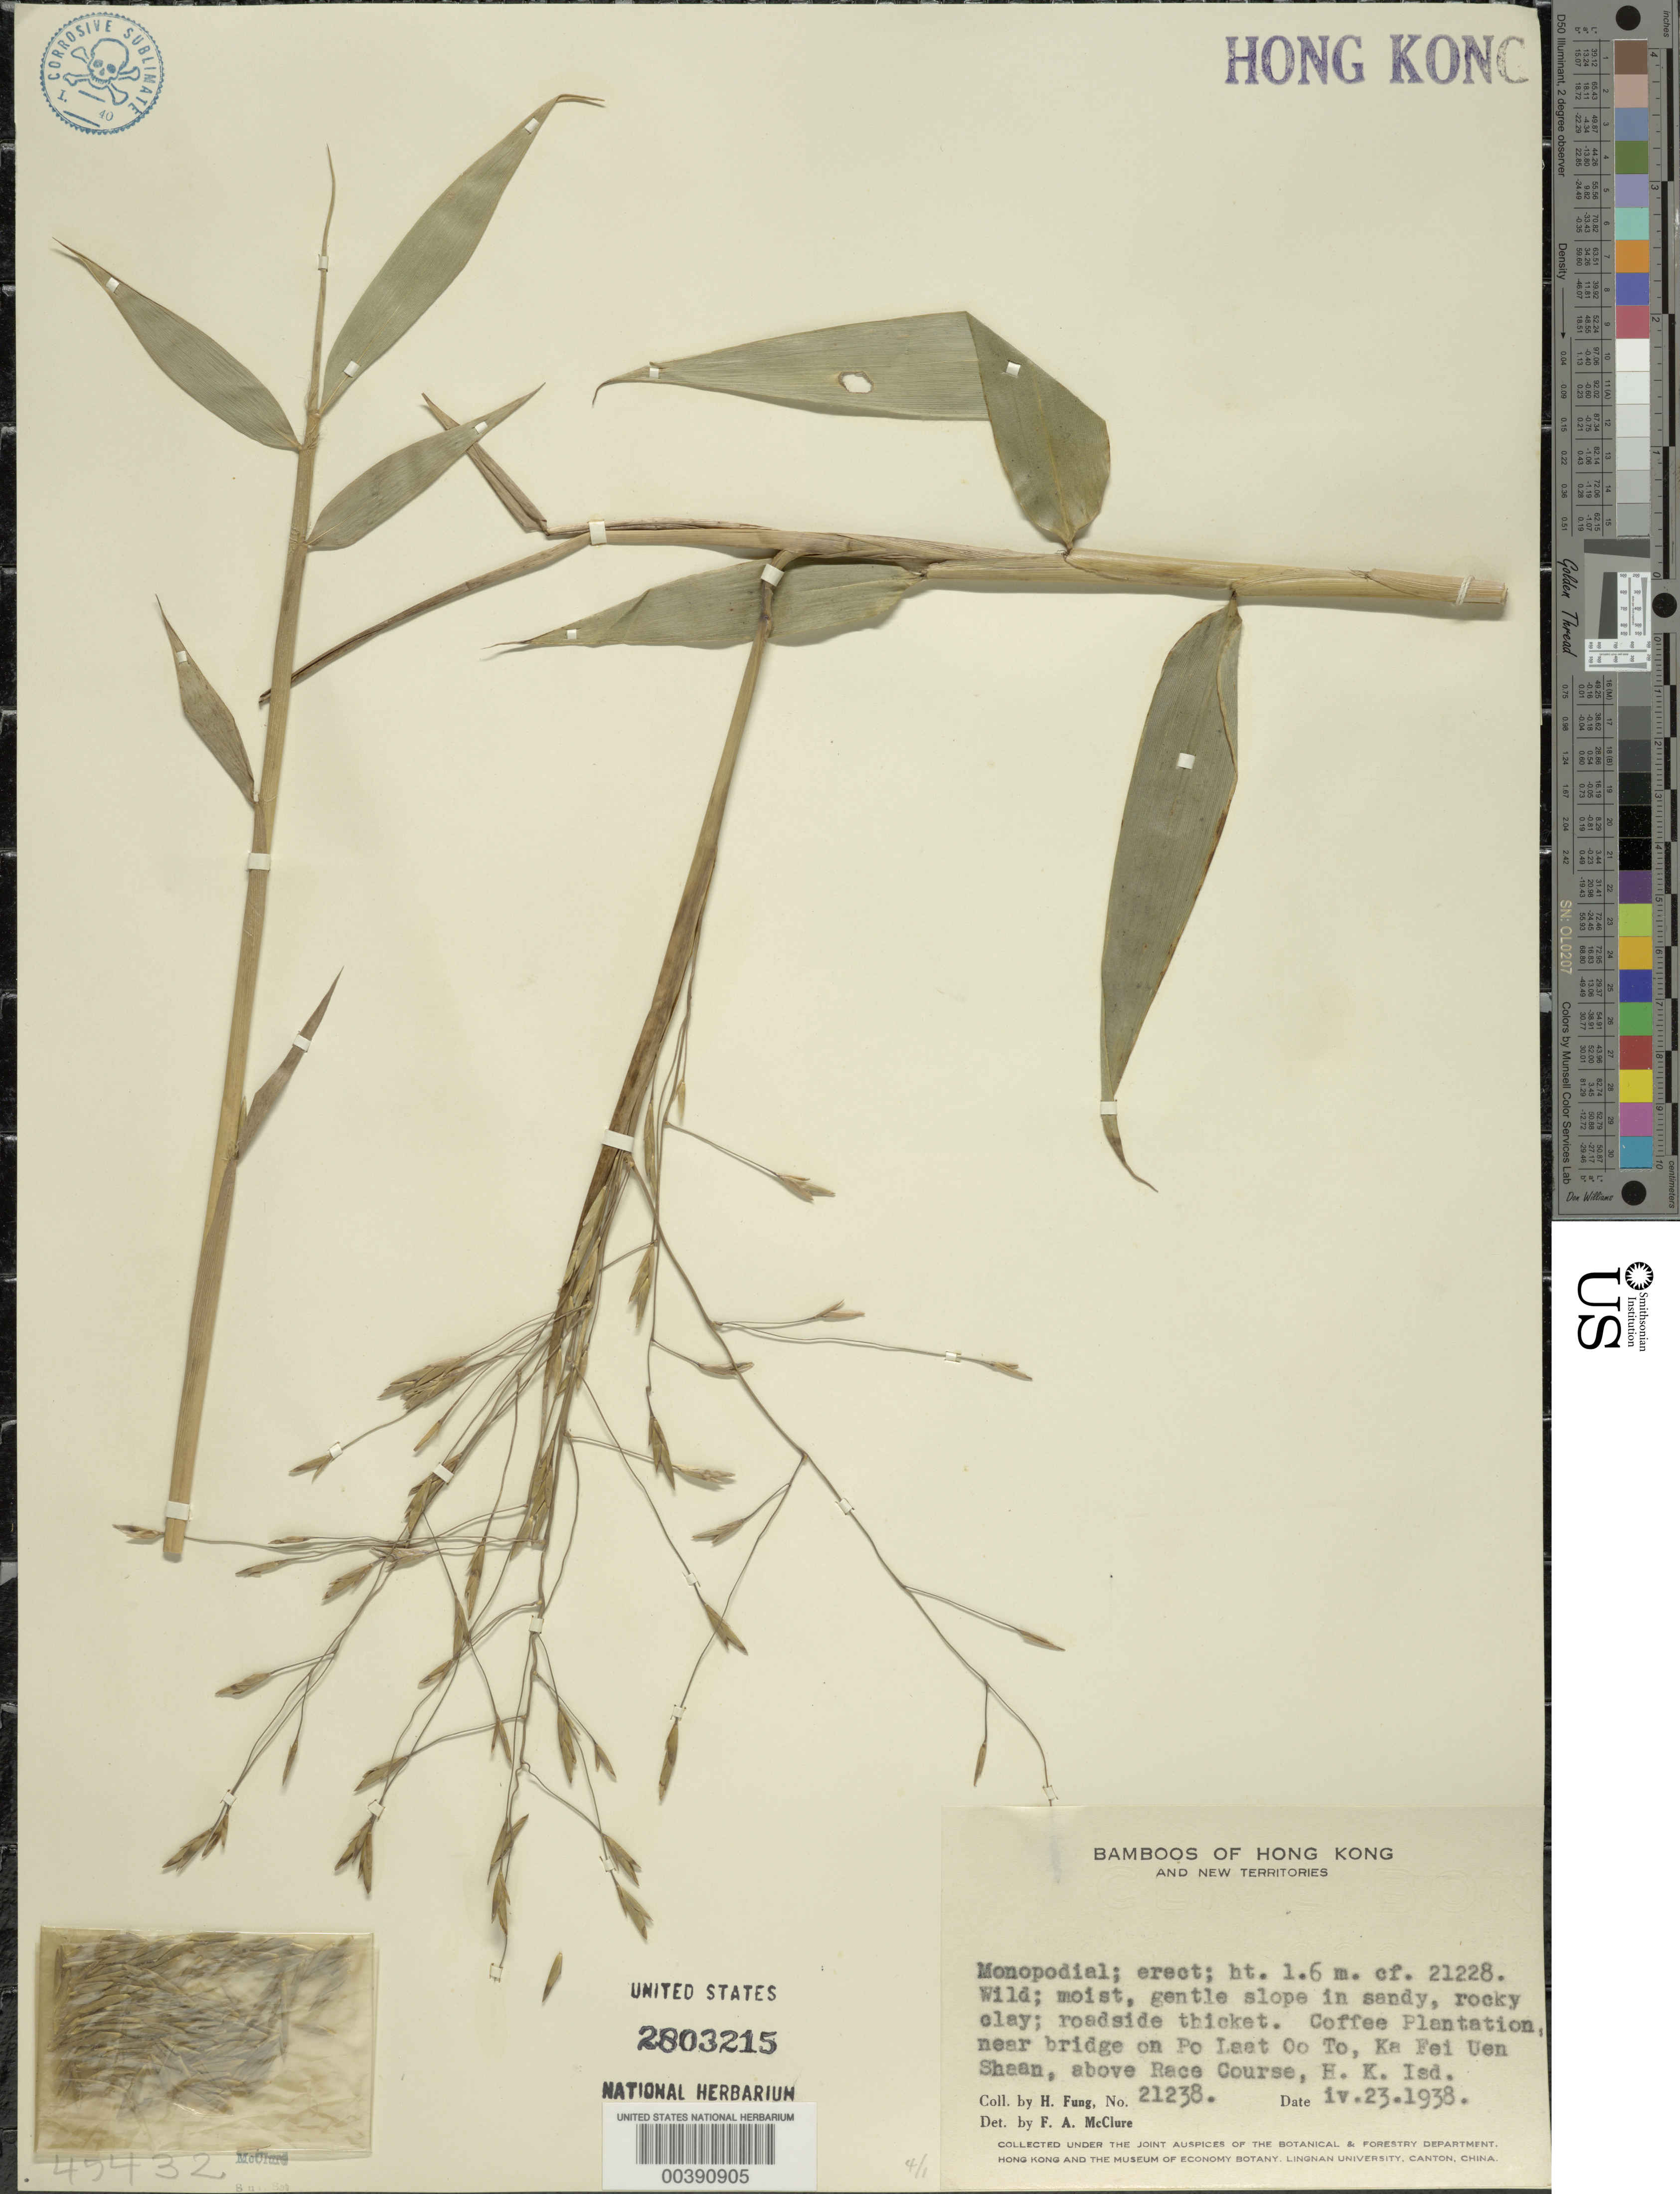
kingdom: Plantae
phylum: Tracheophyta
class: Liliopsida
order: Poales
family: Poaceae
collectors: H. L. Fung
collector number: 21238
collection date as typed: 23 Apr 1938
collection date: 1938-04-23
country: China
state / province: Hong Kong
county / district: New Territories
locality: High i., race course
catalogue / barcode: US 2803215